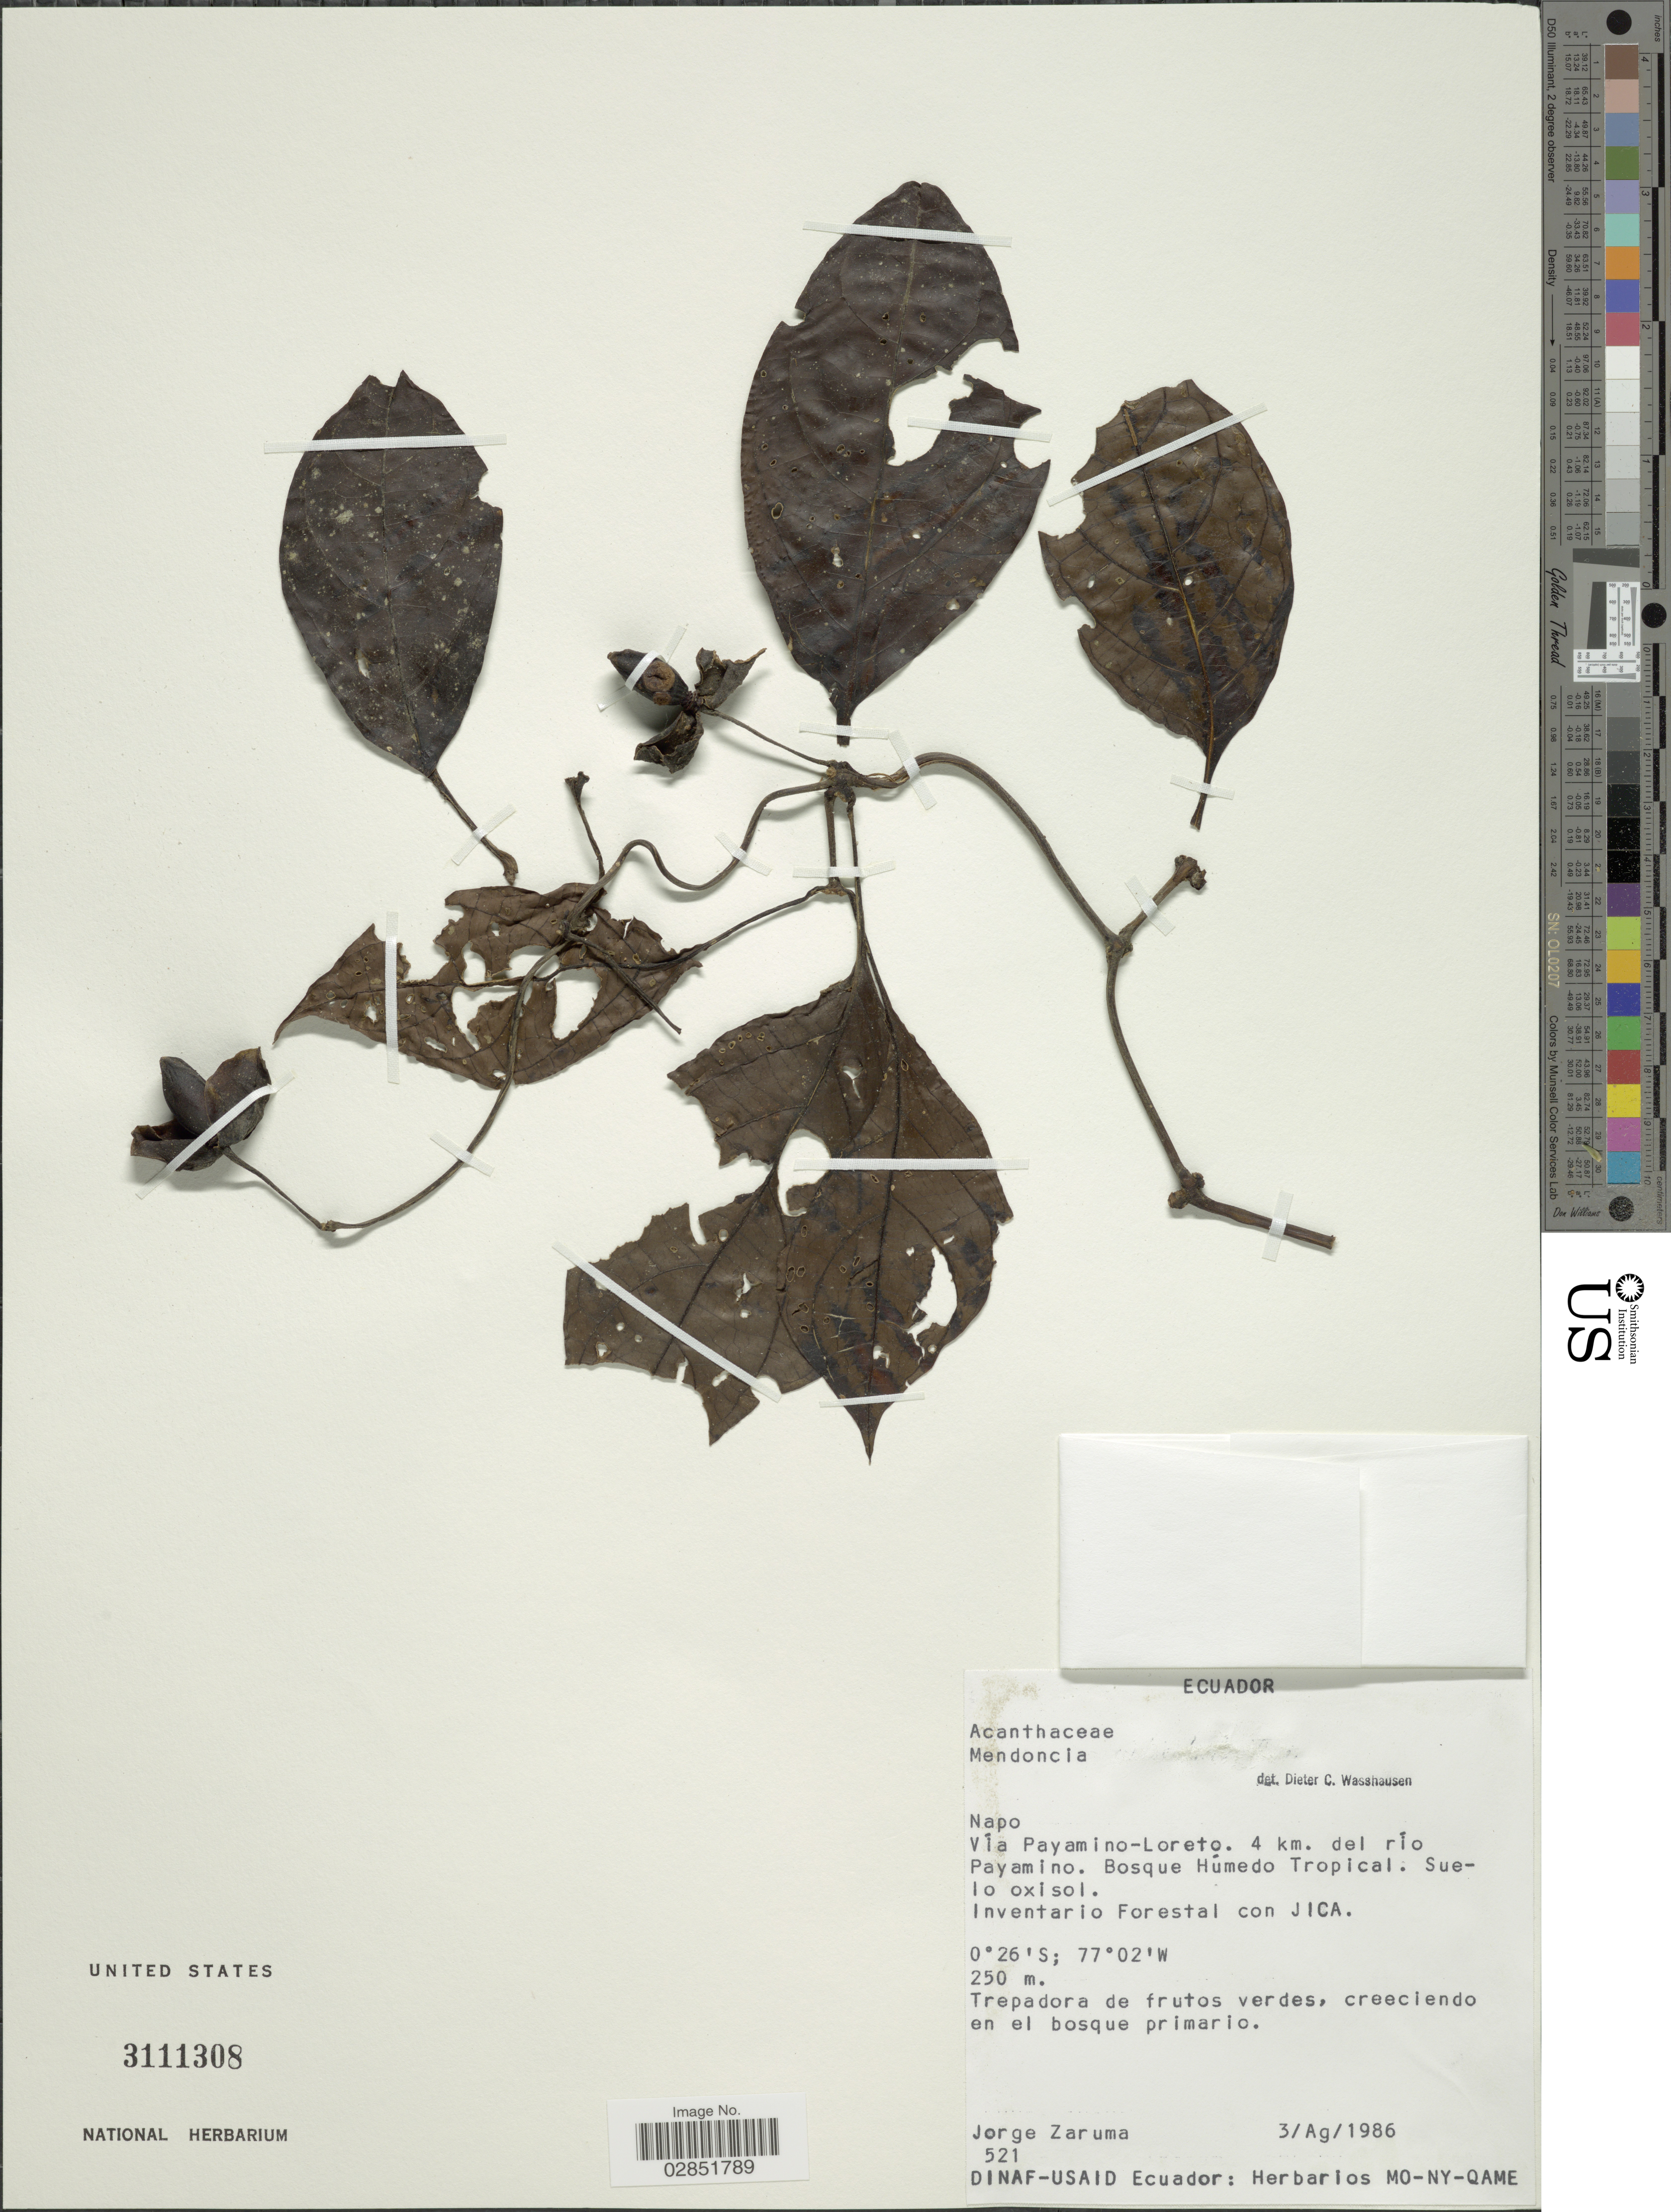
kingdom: Plantae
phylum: Tracheophyta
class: Magnoliopsida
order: Lamiales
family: Acanthaceae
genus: Mendoncia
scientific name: Mendoncia sp.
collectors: J. Zaruma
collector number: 521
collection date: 1986-08-03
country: Ecuador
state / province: Napo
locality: Vía Payamino-Loreto. 4 km. del río Payamino.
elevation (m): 250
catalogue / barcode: US 3111308